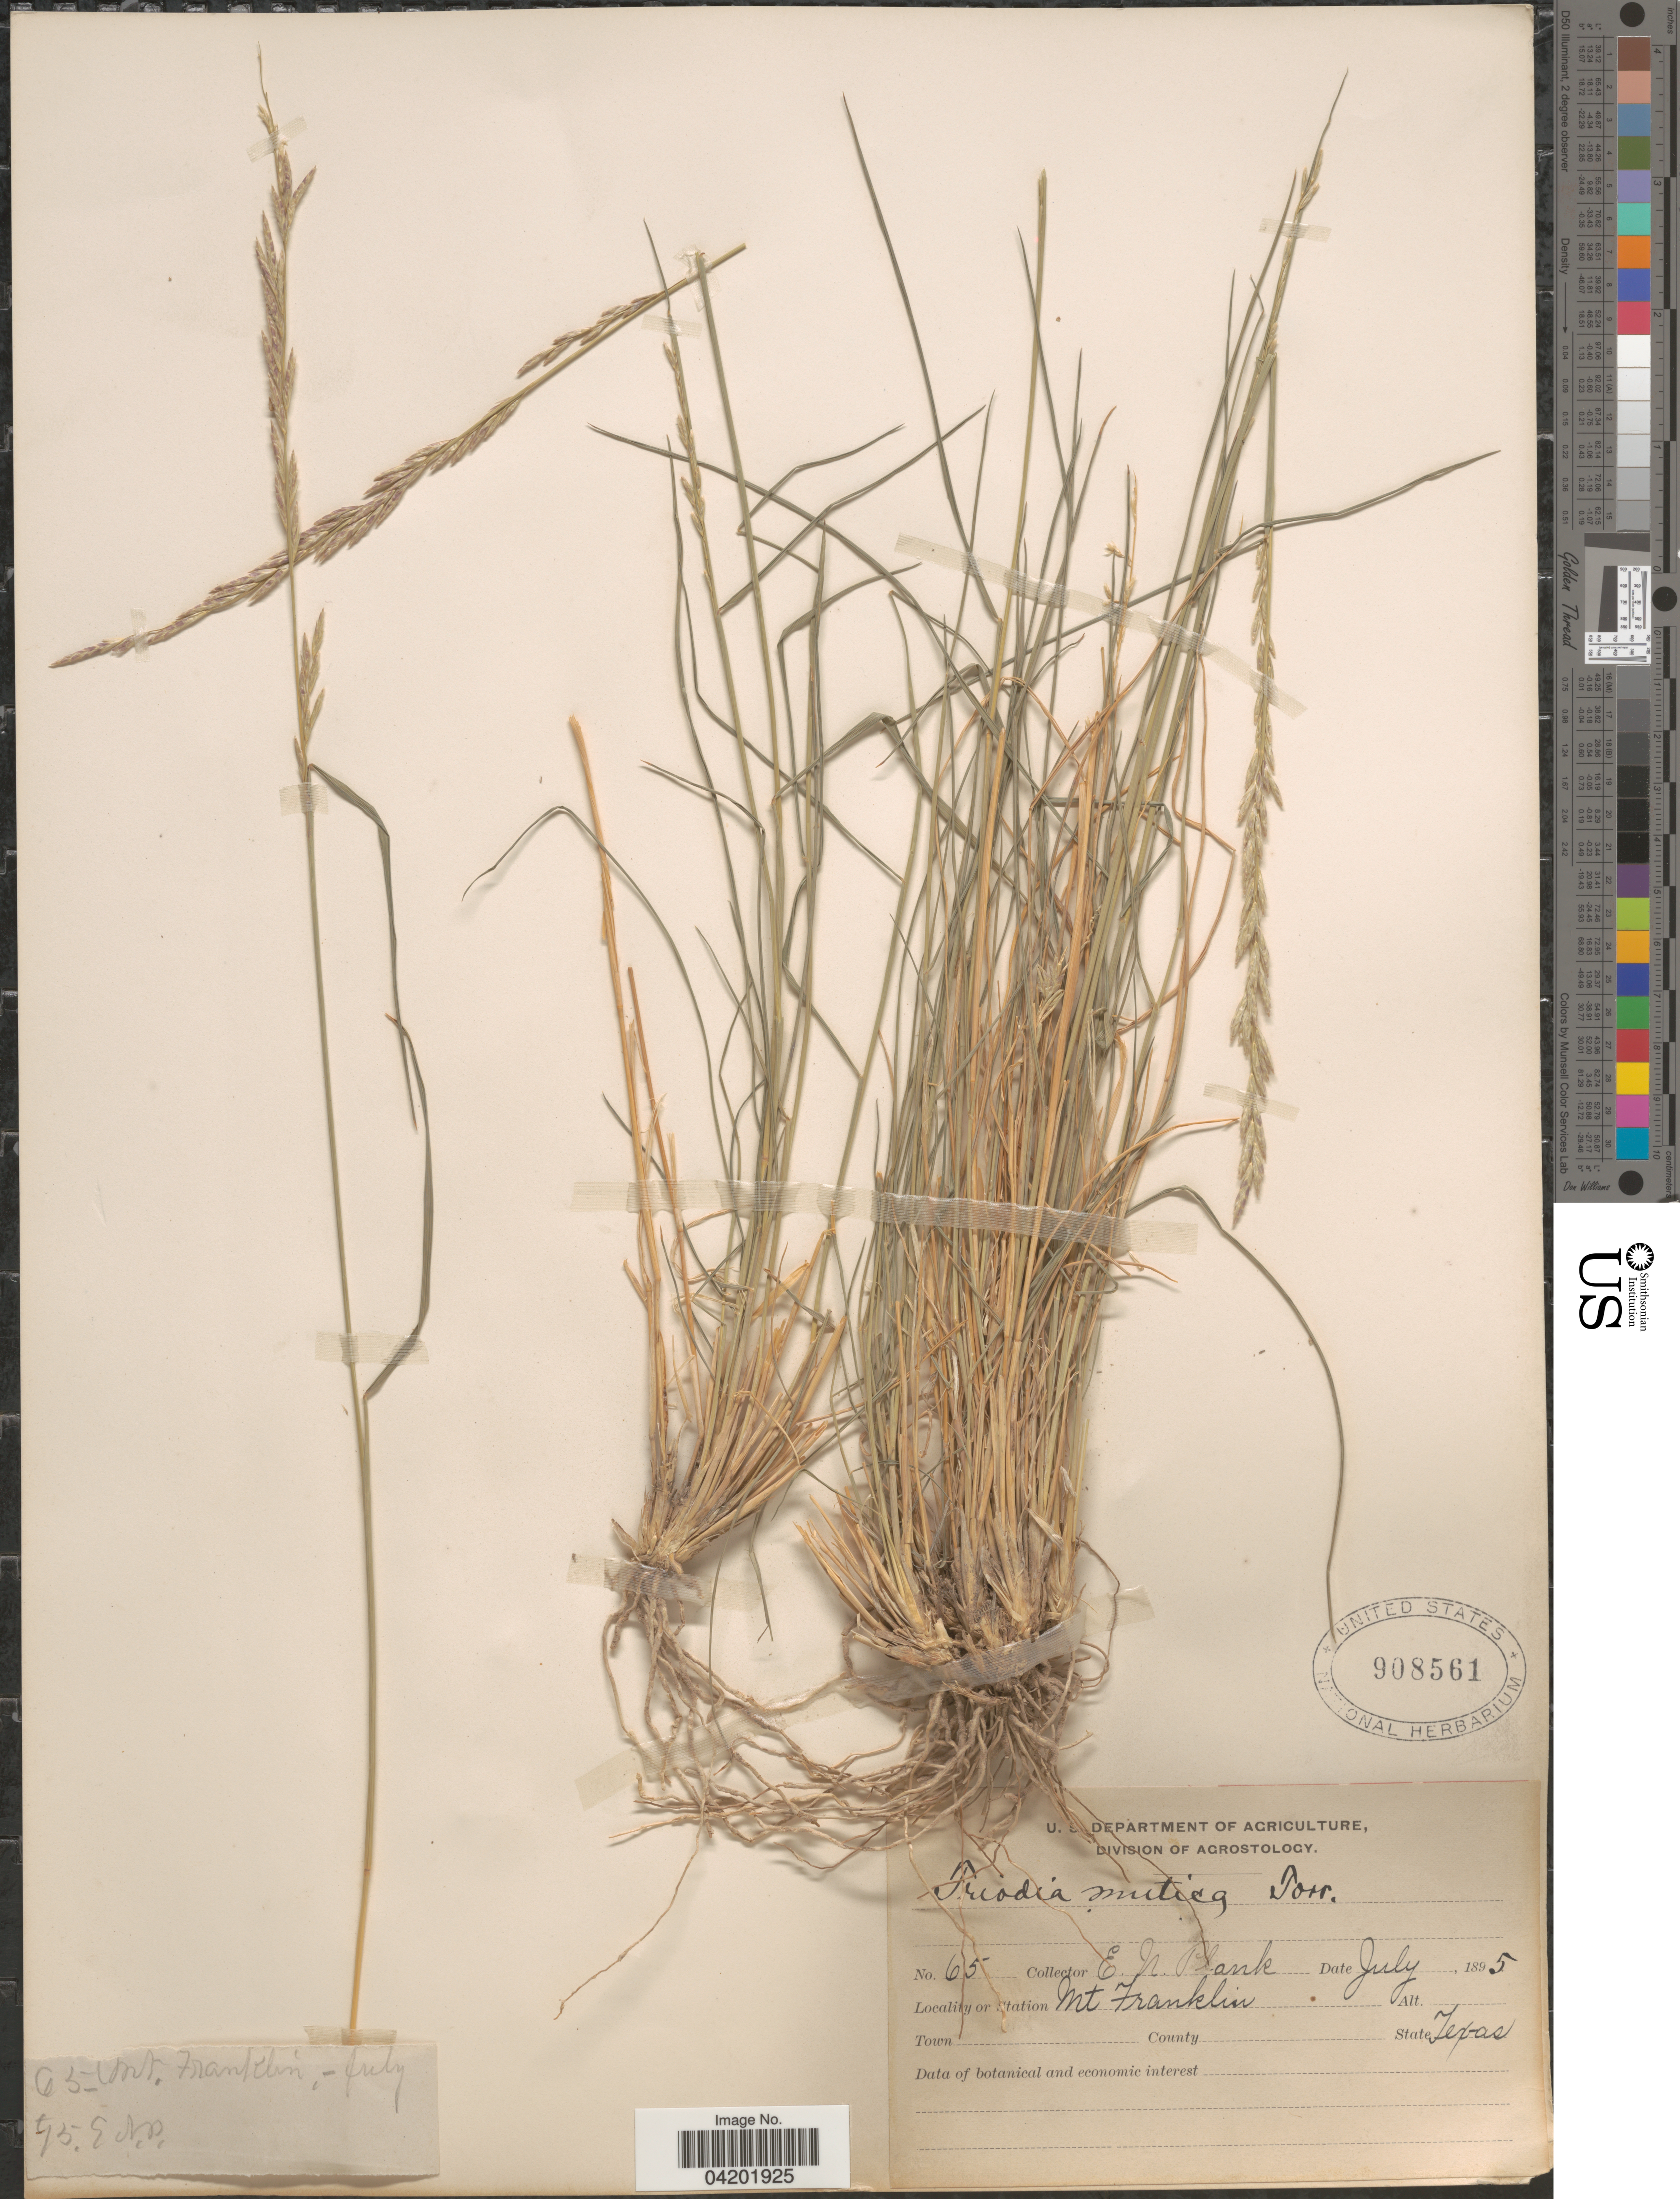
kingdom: Plantae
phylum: Tracheophyta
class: Liliopsida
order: Poales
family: Poaceae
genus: Tridentopsis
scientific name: Tridentopsis mutica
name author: (Torr.) P.M. Peterson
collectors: E. Plank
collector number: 65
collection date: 1895-07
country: United States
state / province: Texas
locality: Mt Franklin.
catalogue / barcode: US 908561